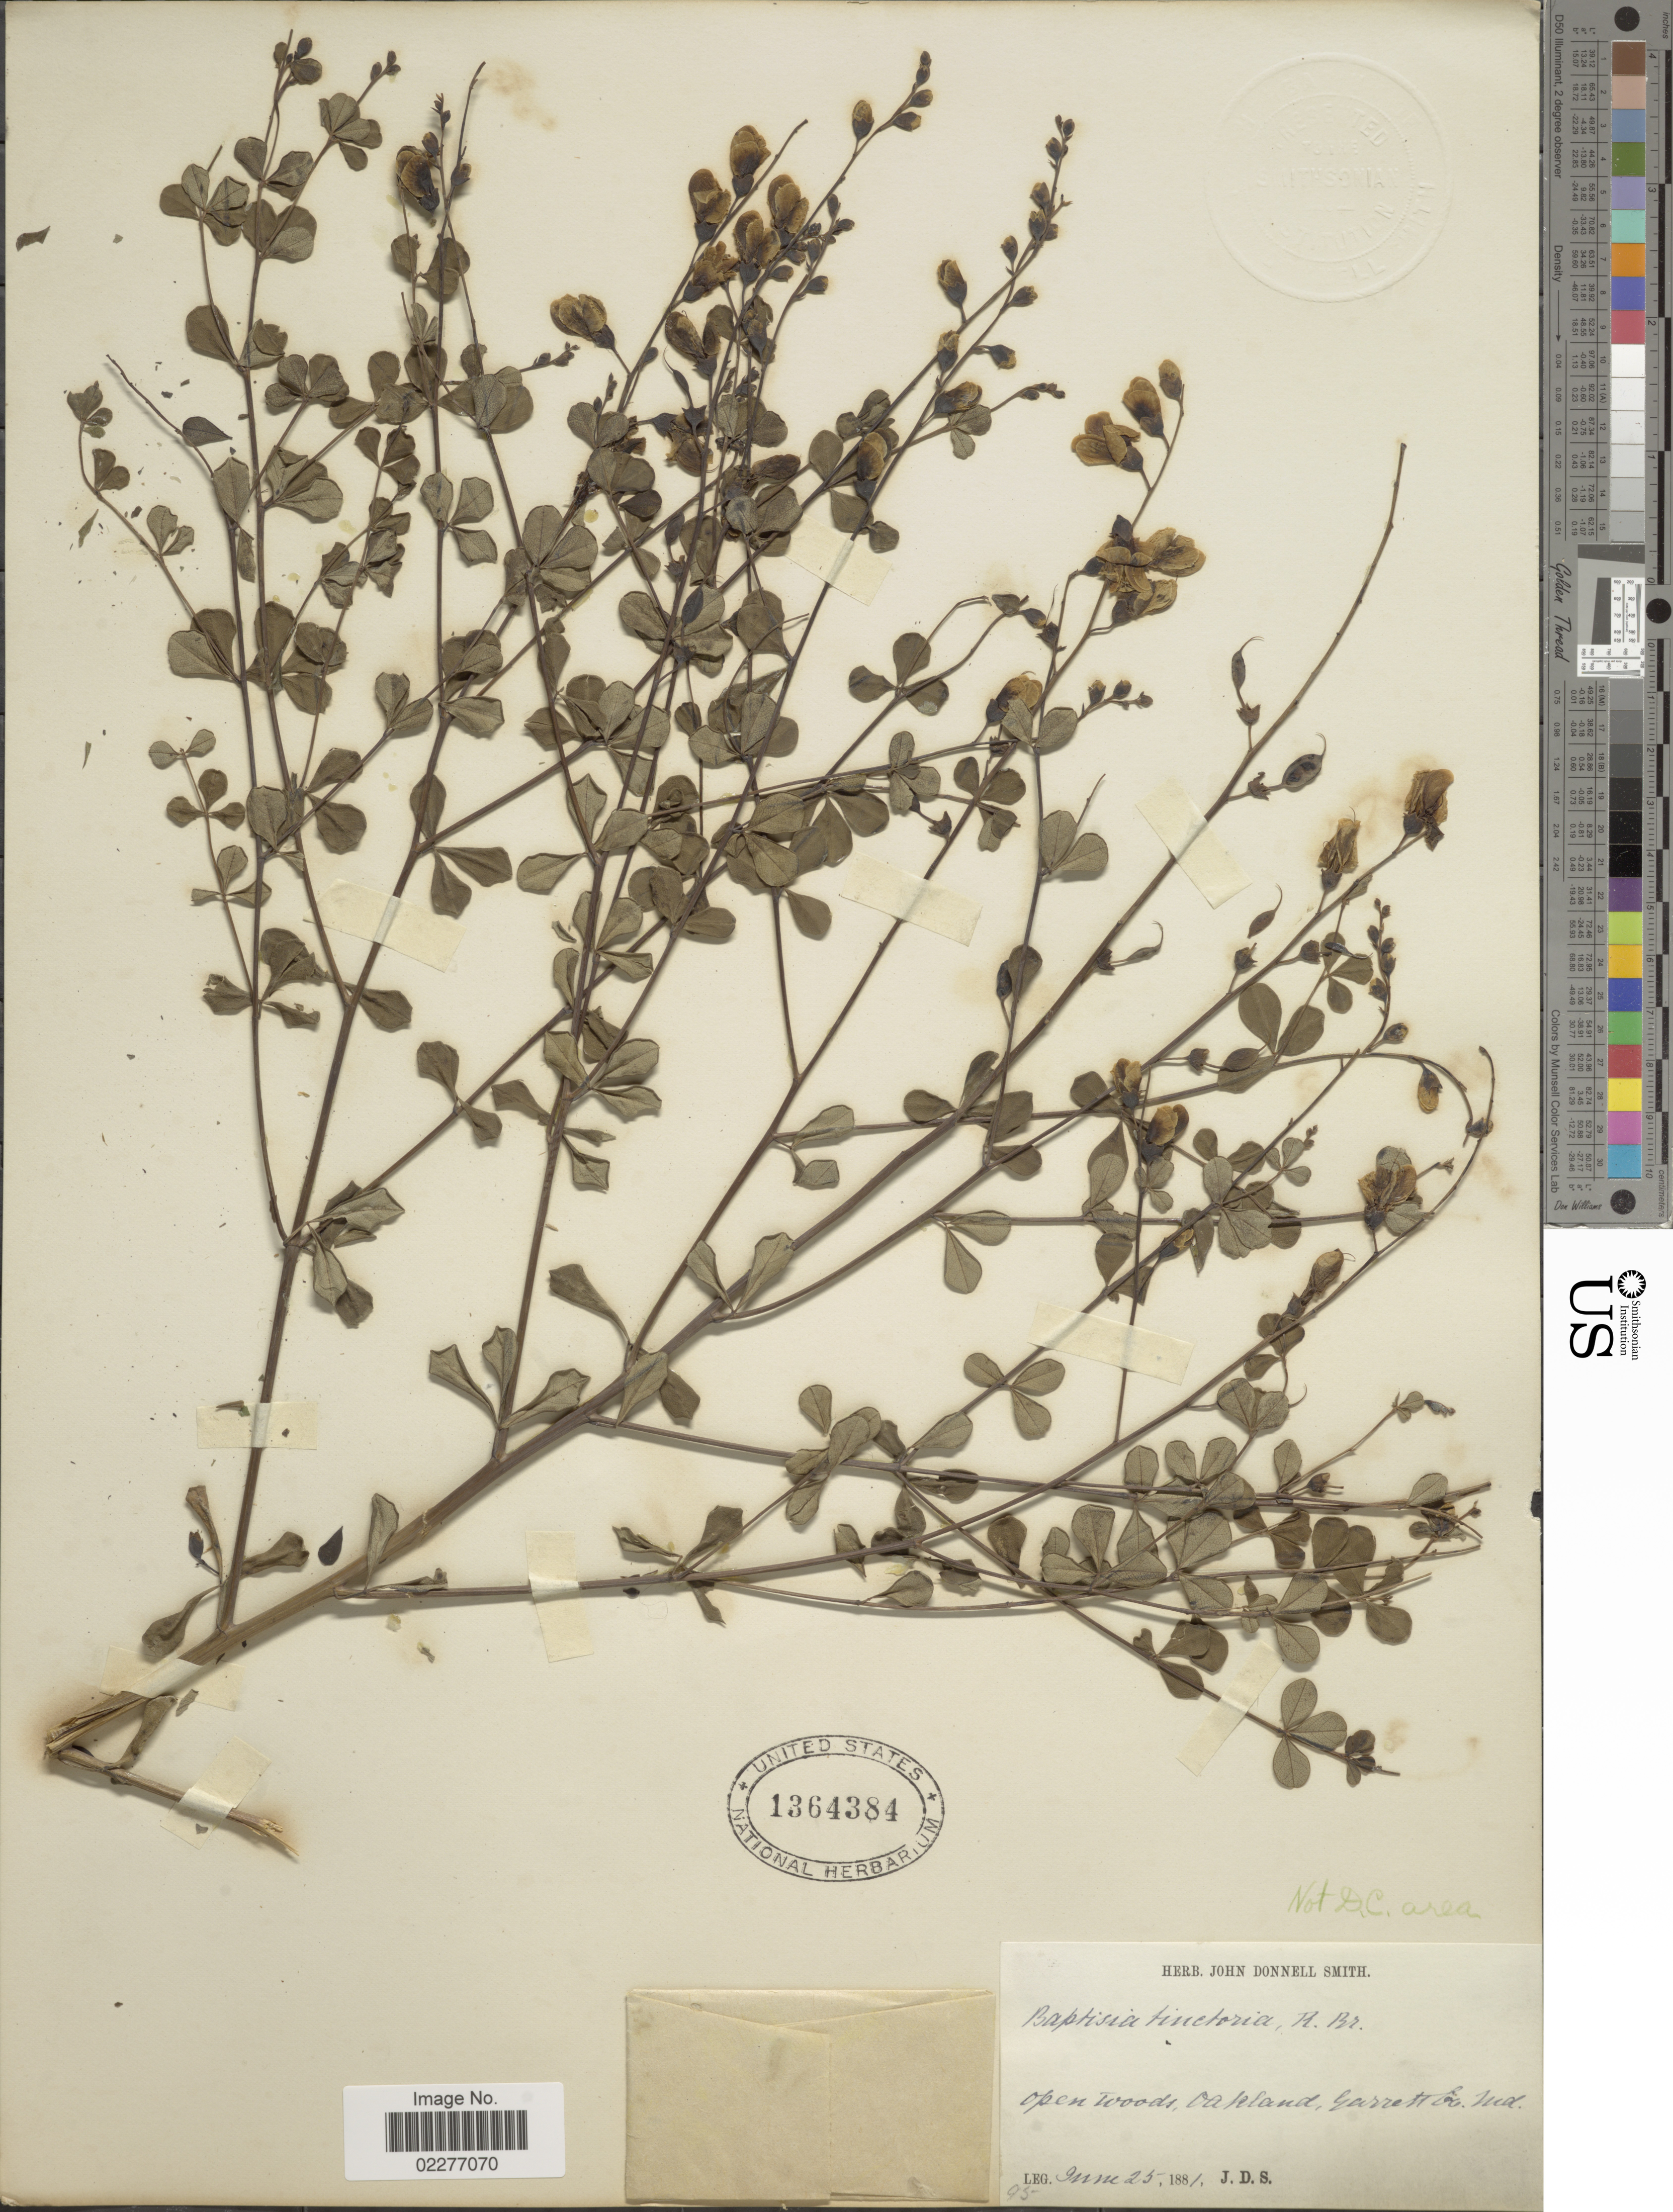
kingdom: Plantae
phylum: Tracheophyta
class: Magnoliopsida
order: Fabales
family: Fabaceae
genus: Baptisia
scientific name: Baptisia tinctoria var. crebra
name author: Fernald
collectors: J. Donnell Smith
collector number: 95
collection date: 1881-06-25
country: United States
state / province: Maryland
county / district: Garrett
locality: Open woods, Oakland, Garrett Co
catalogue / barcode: US 1364384